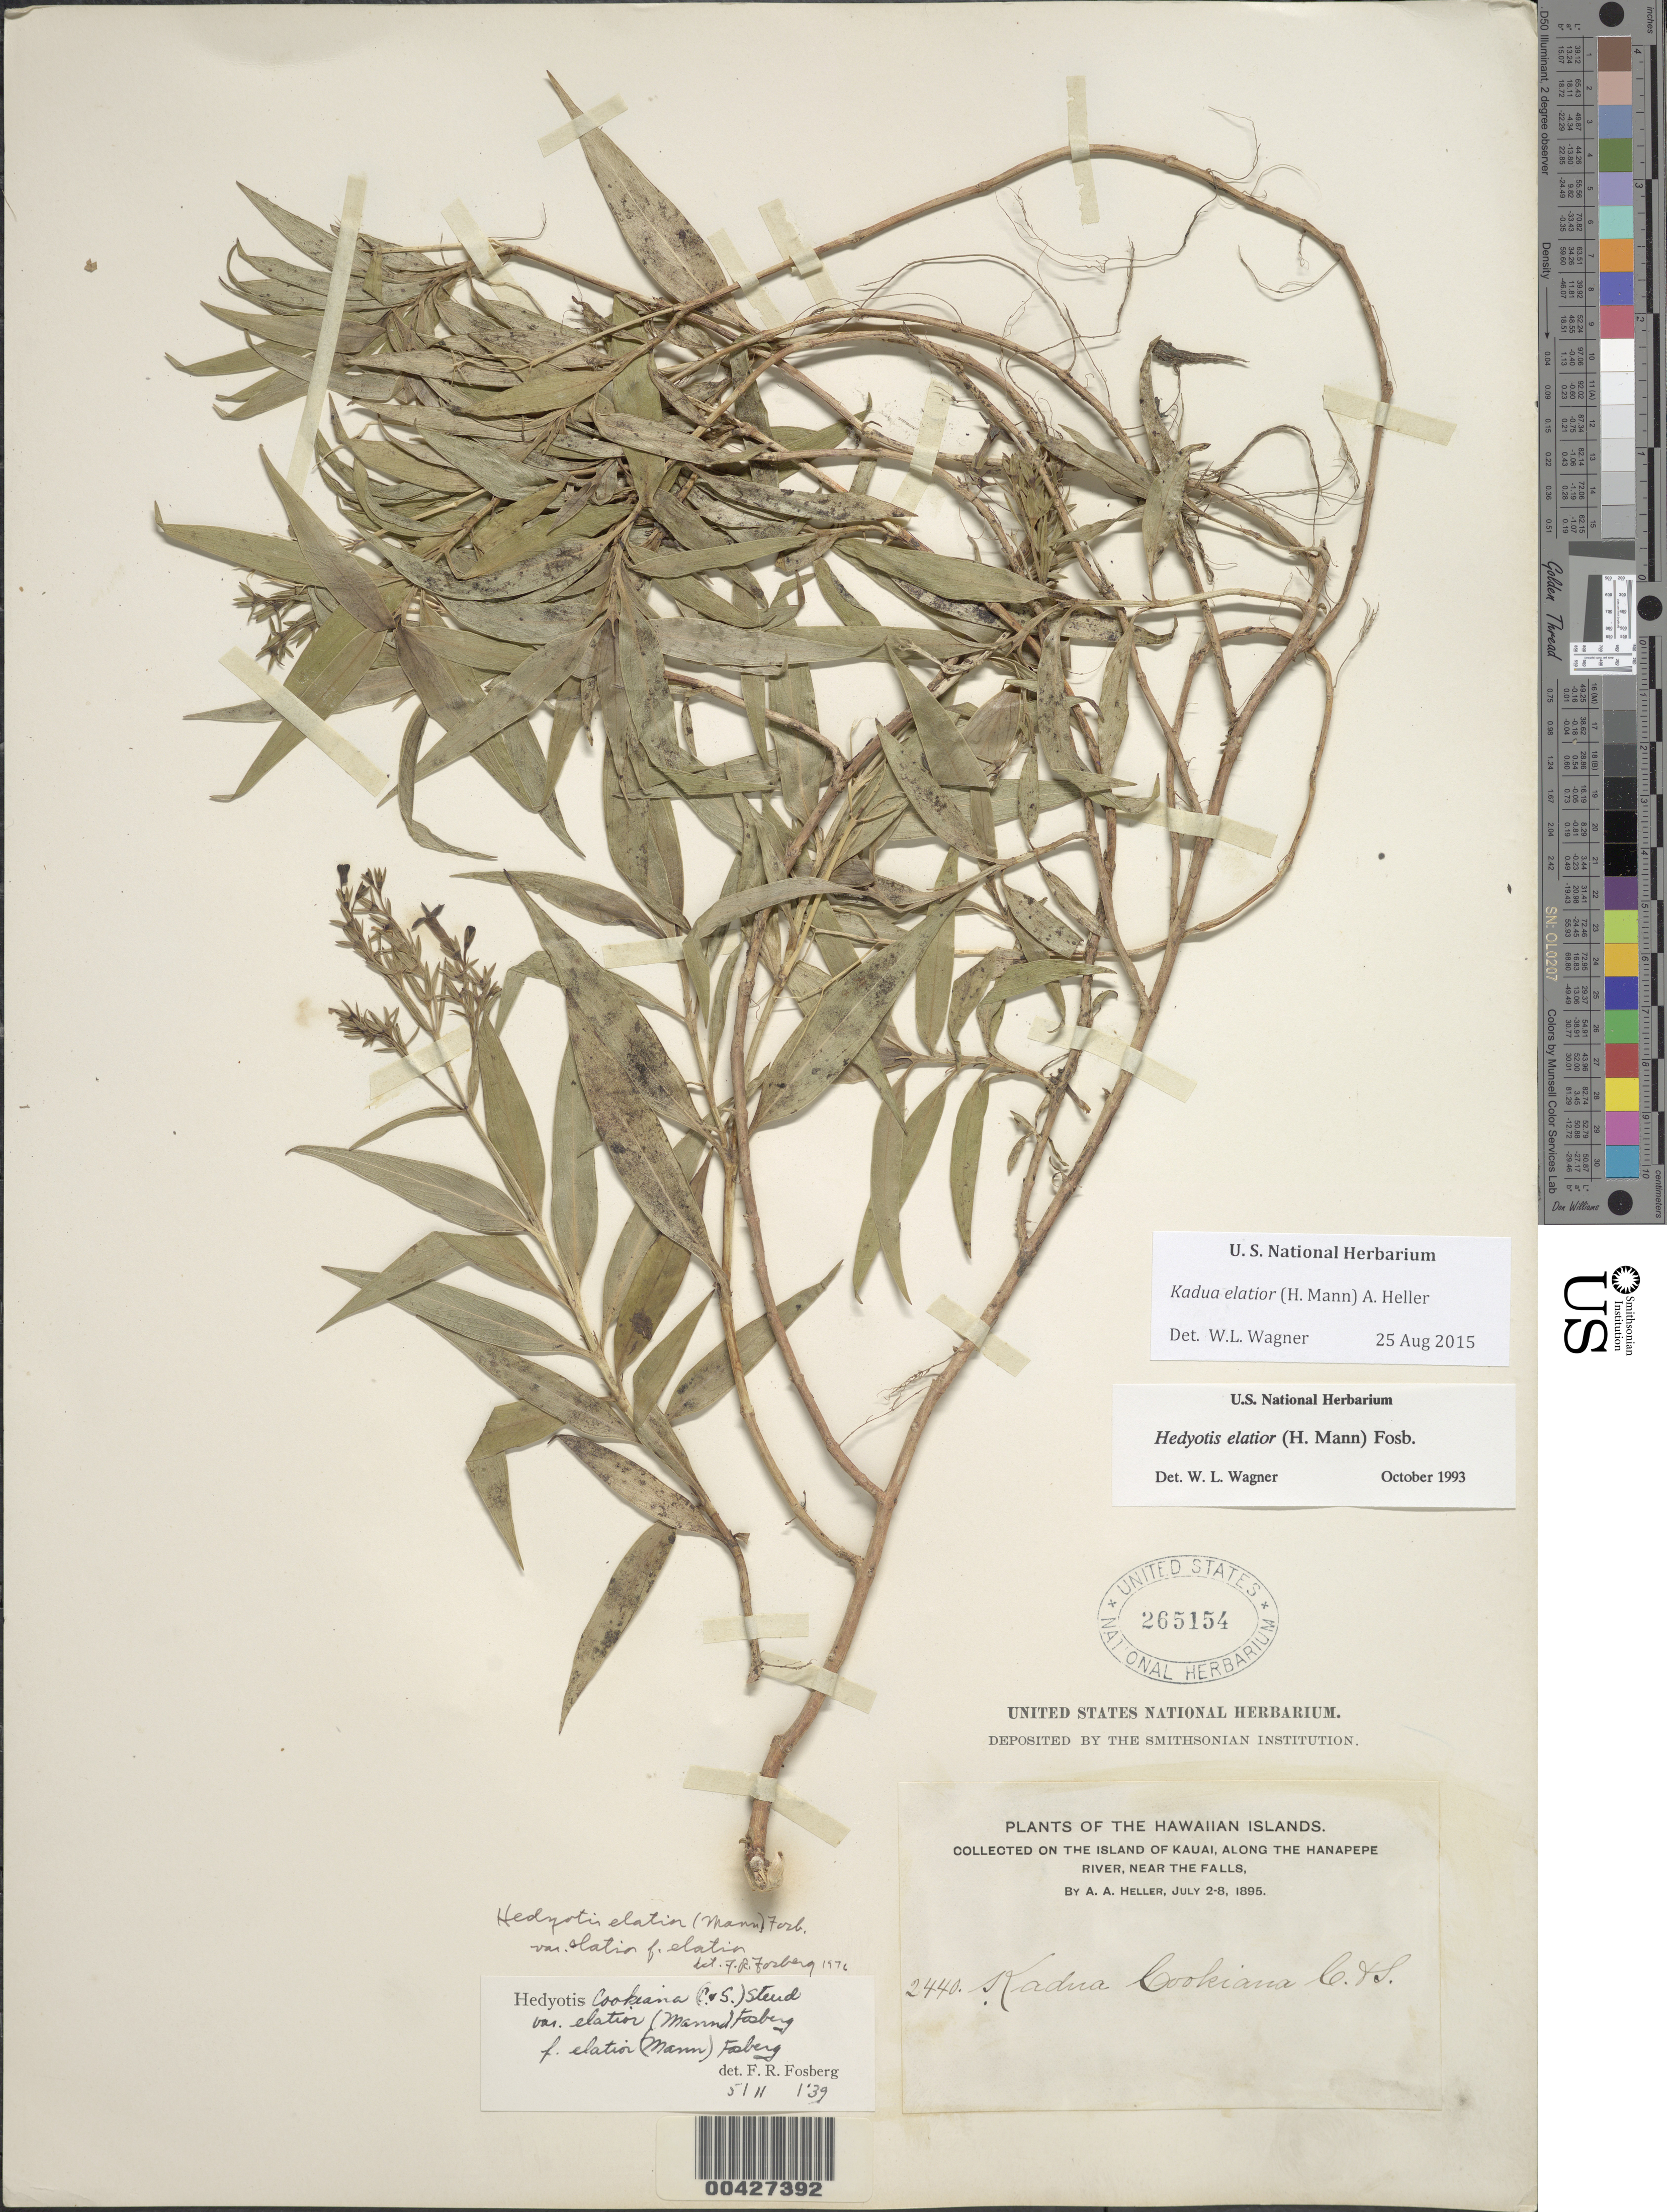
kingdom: Plantae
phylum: Tracheophyta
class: Magnoliopsida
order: Gentianales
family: Rubiaceae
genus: Kadua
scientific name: Kadua elatior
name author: (H. Mann) A. Heller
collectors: A. A. Heller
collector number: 2440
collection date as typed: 2 Jul 1895 to 8 Jul 1895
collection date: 1895-07-02/1895-07-08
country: United States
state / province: Hawaii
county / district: Kauai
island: Kaua'i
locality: Along the Hanapepe River, near the falls.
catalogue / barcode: US 265154